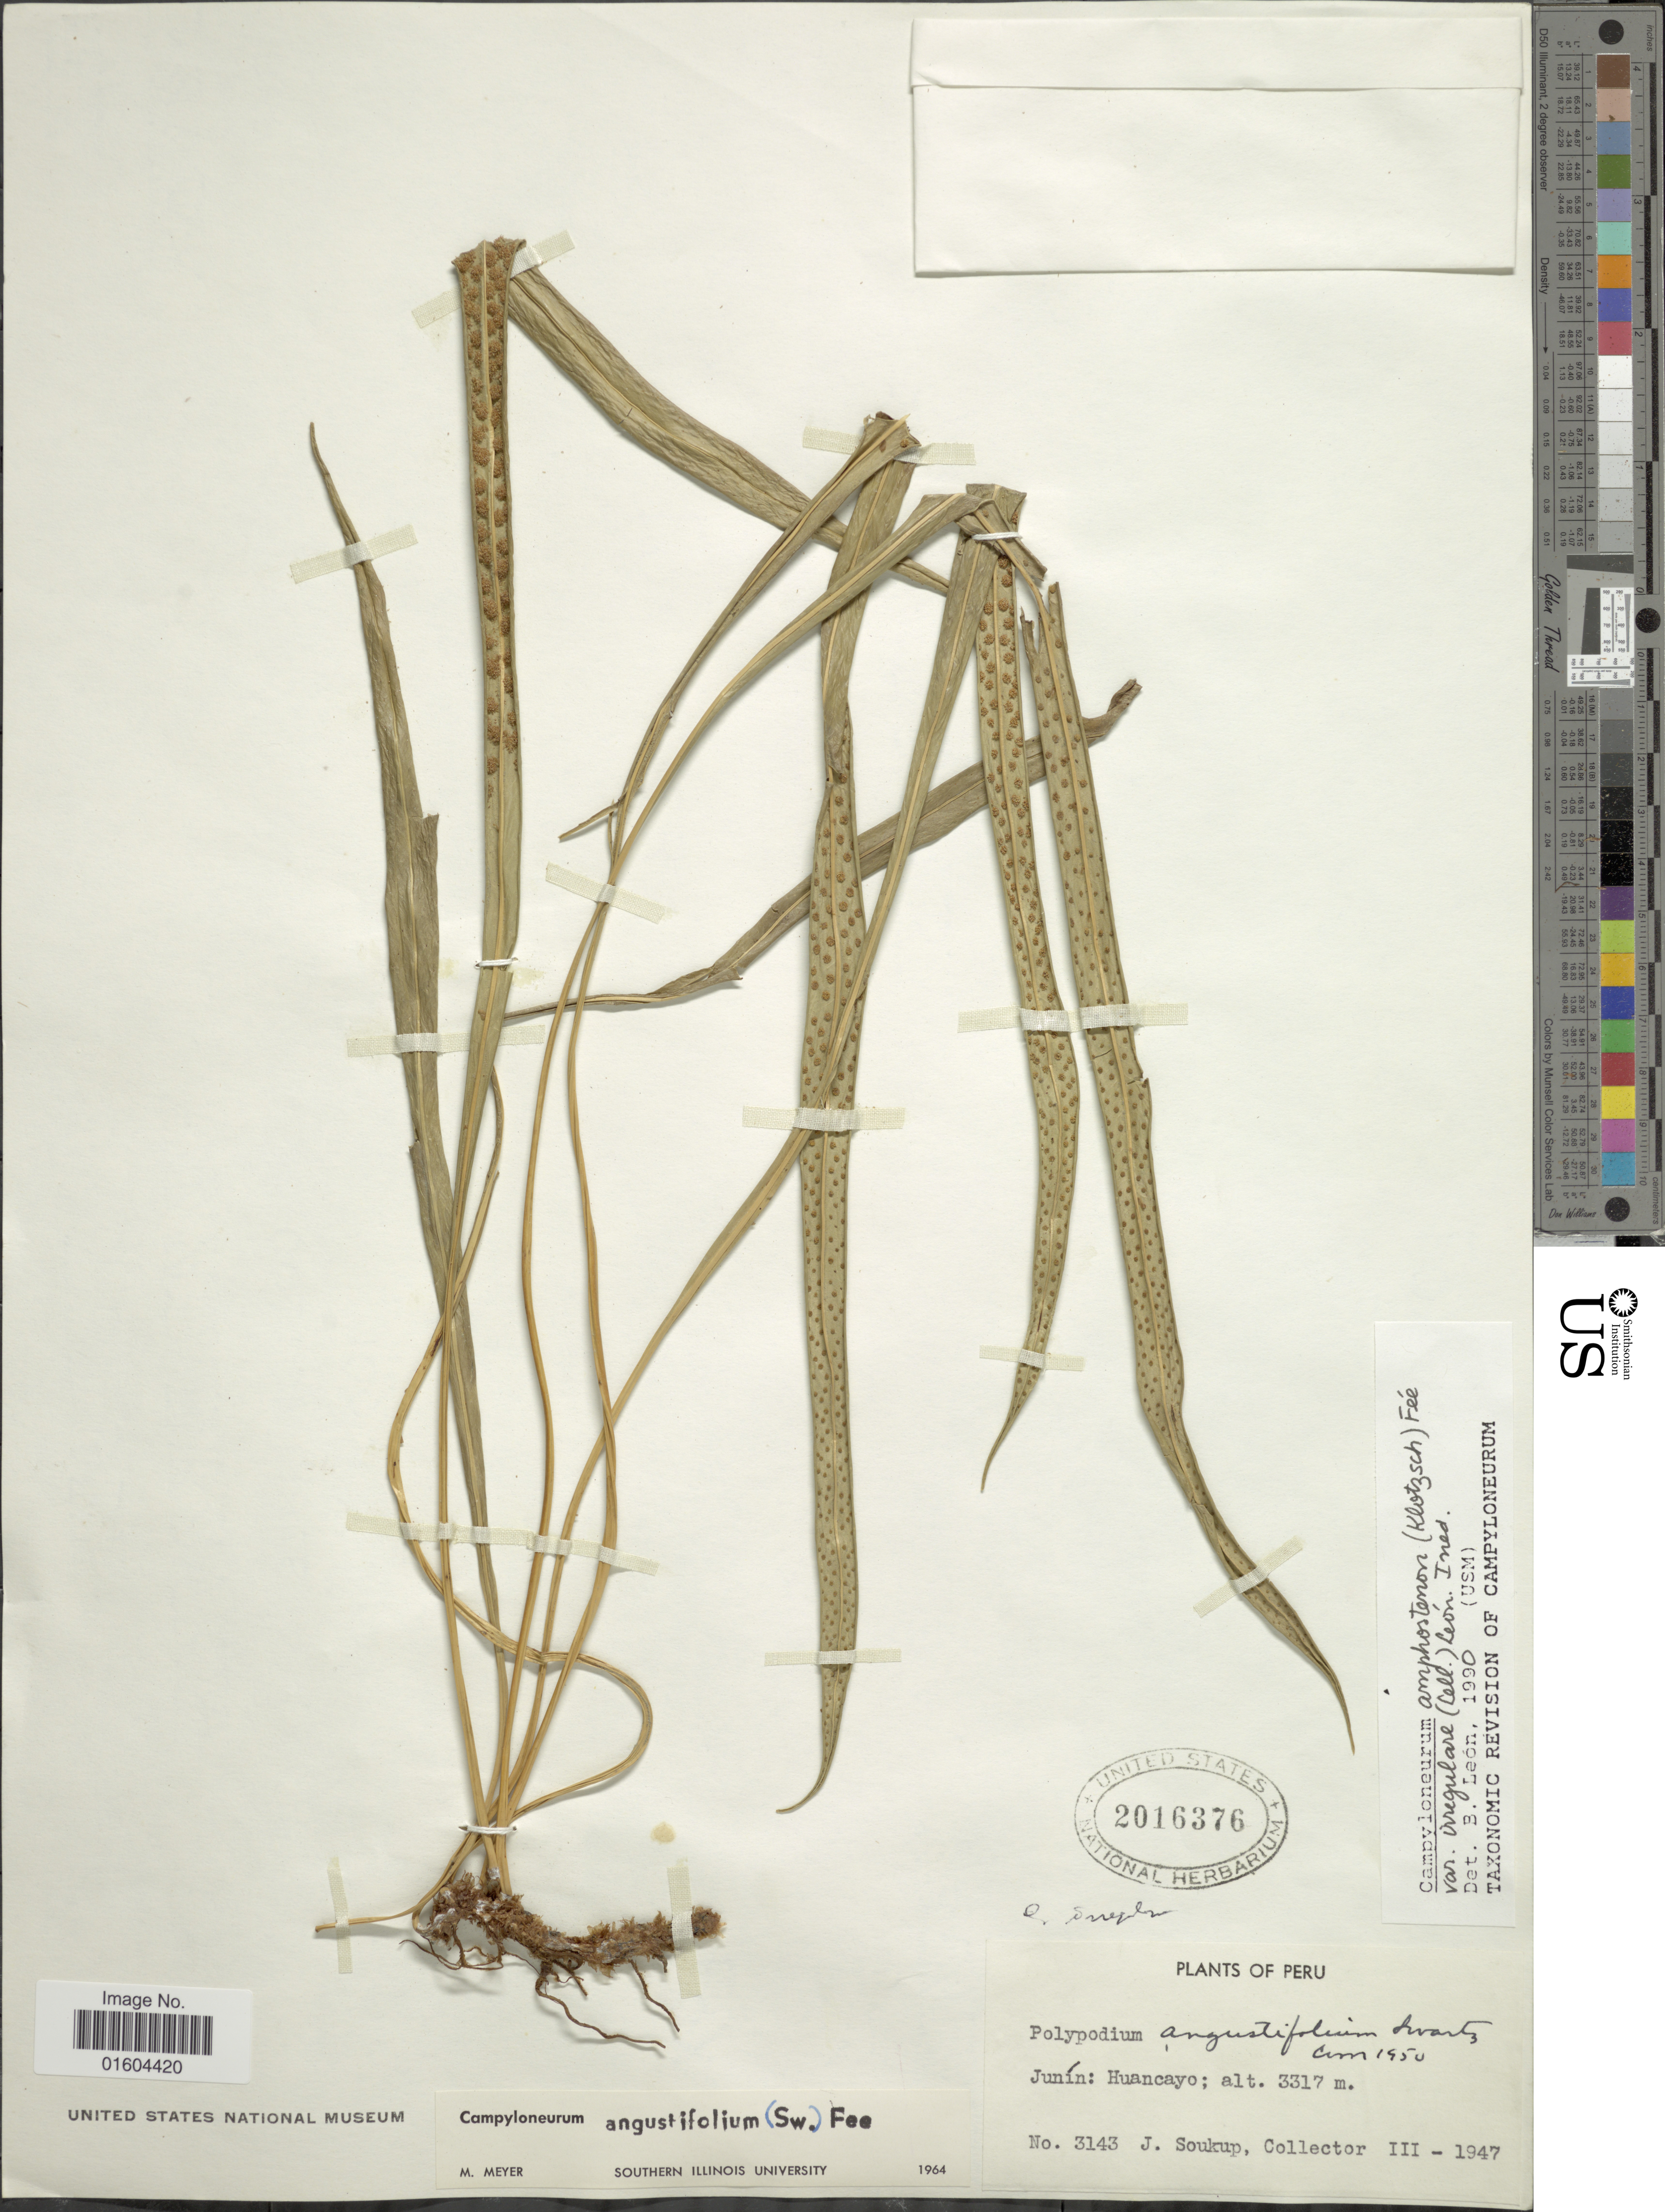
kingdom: Plantae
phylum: Tracheophyta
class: Polypodiopsida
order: Polypodiales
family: Polypodiaceae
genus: Campyloneurum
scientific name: Campyloneurum irregulare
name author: Lellinger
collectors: J. Soukup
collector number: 3143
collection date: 1947-03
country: Peru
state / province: Junín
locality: Junin: Huancayo.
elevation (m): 3317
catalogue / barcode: US 2016376